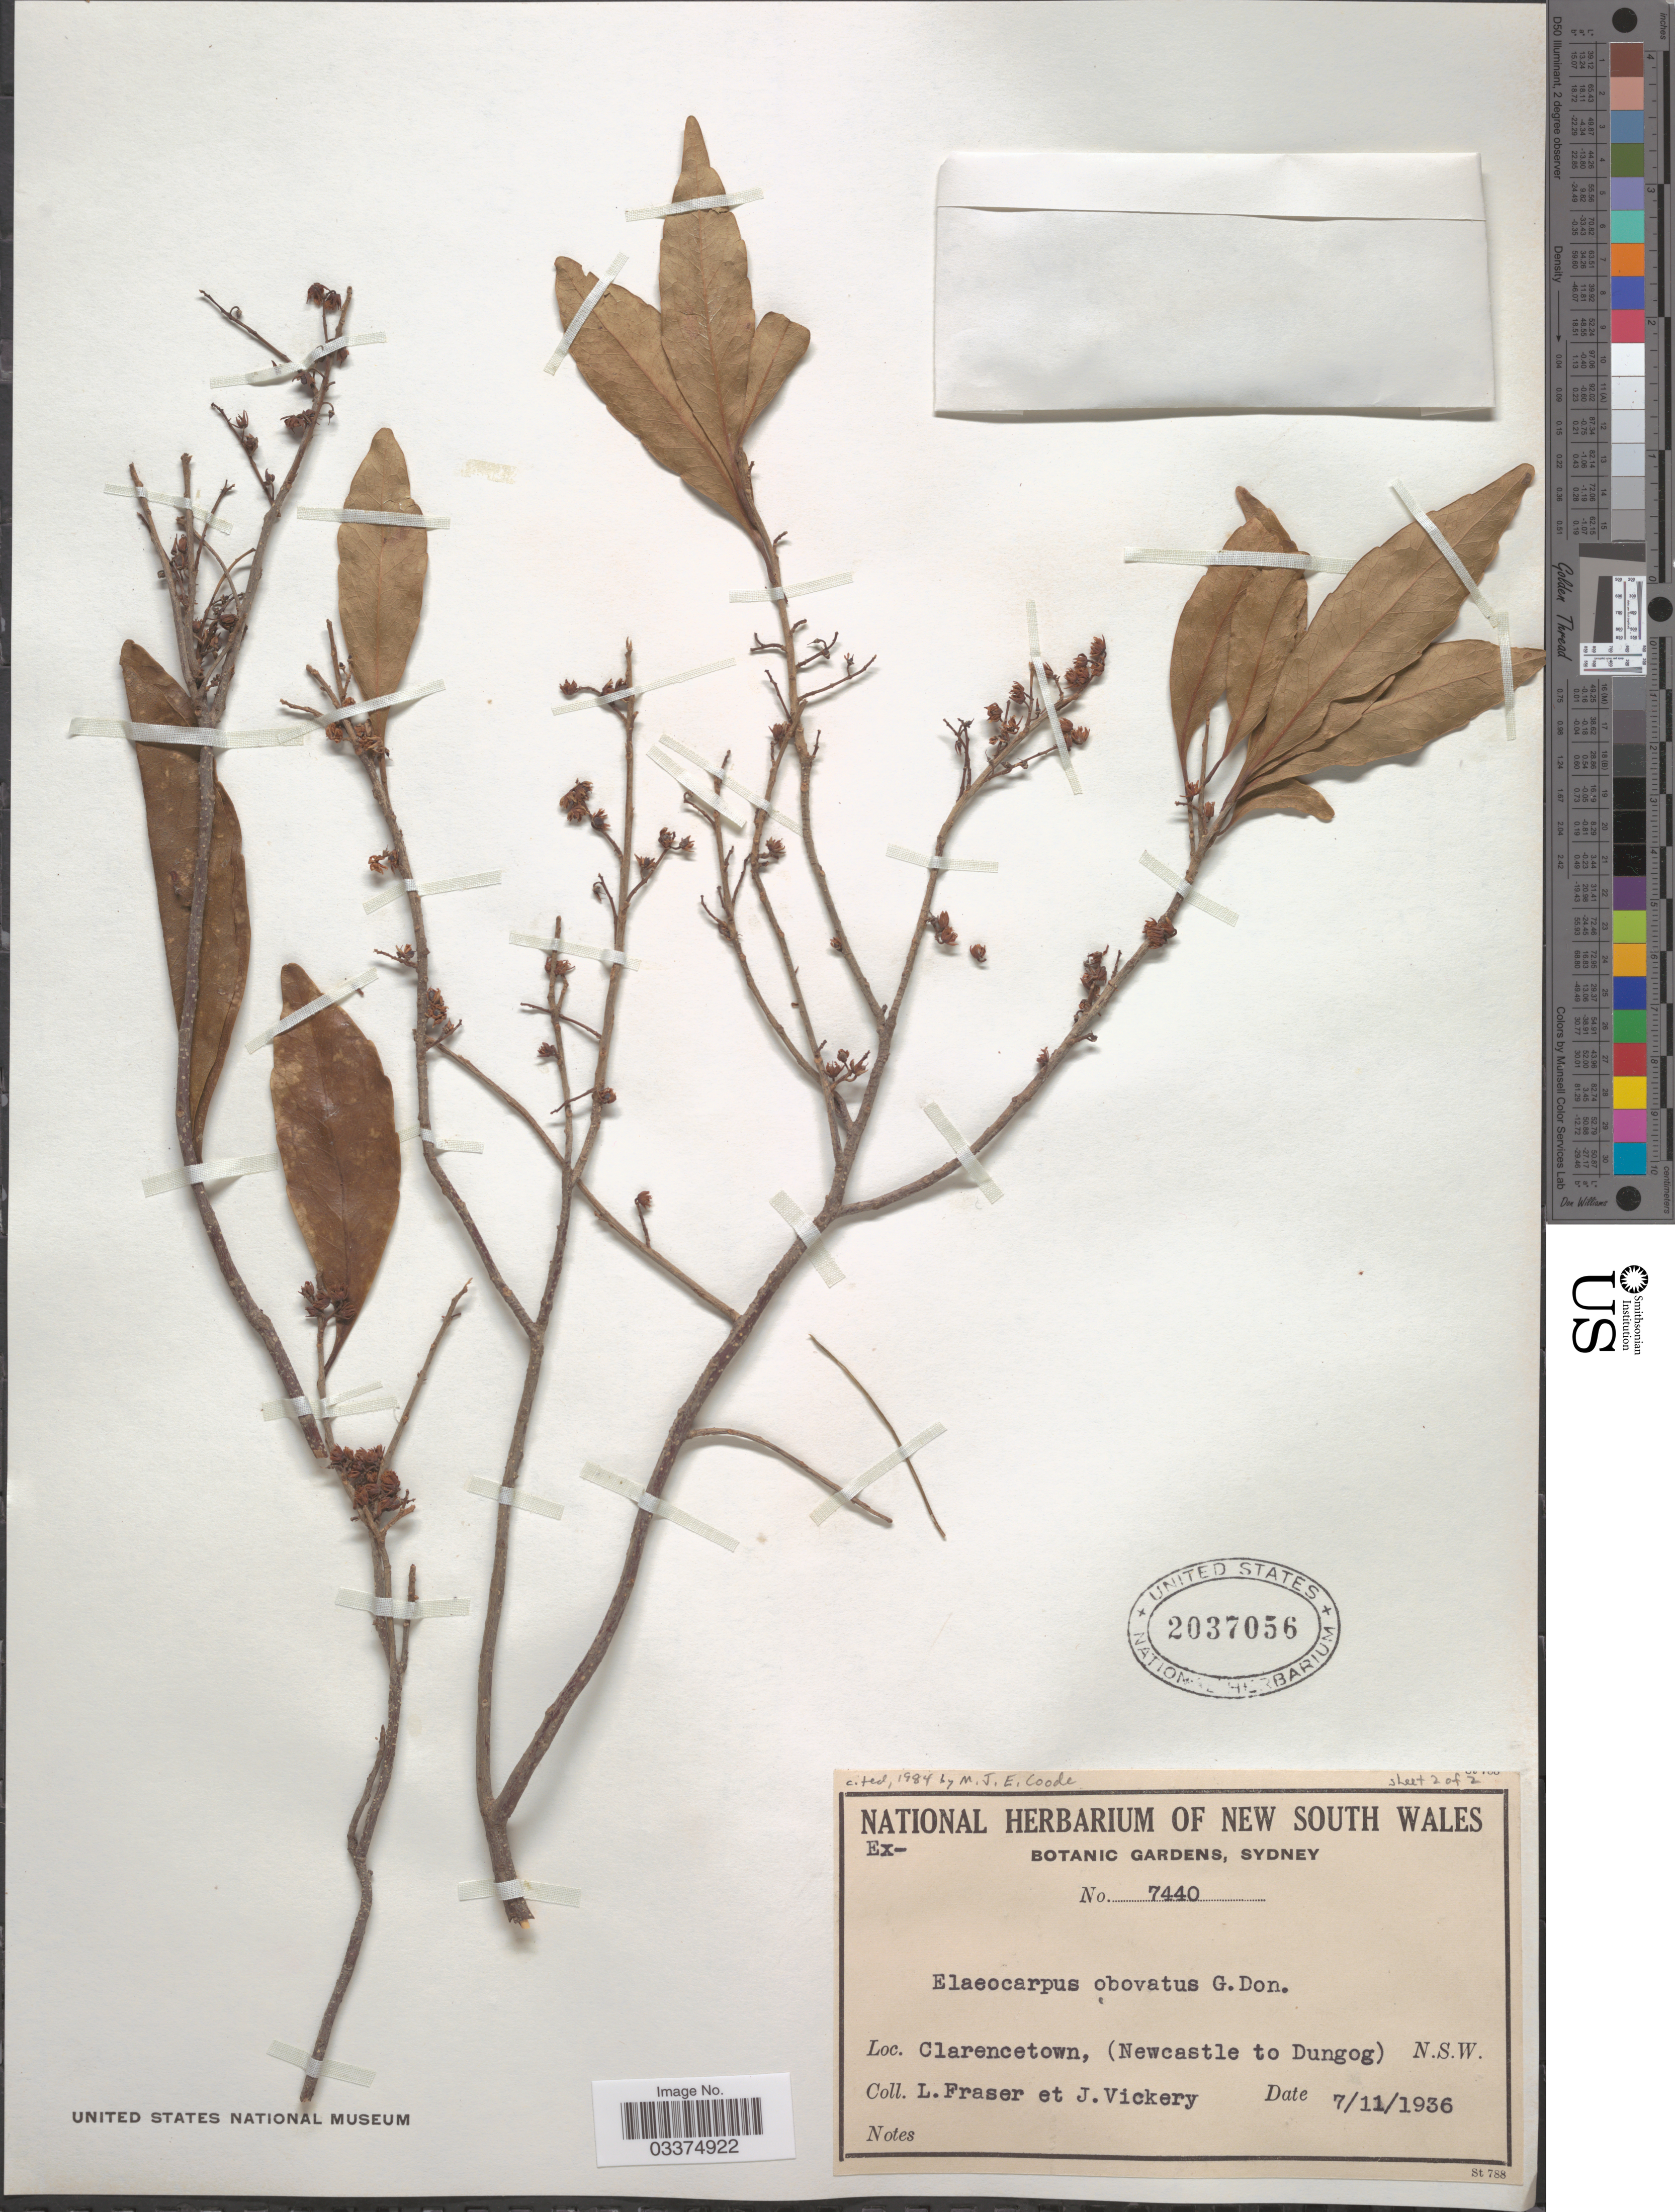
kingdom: Plantae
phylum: Tracheophyta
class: Magnoliopsida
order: Oxalidales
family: Elaeocarpaceae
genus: Elaeocarpus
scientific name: Elaeocarpus obovatus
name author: G. Don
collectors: L. Fraser & J. Vickery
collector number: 7440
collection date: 1936-11-07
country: Australia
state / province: New South Wales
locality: Clarencetown, (Newcastle to Dungog).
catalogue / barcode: US 2037056